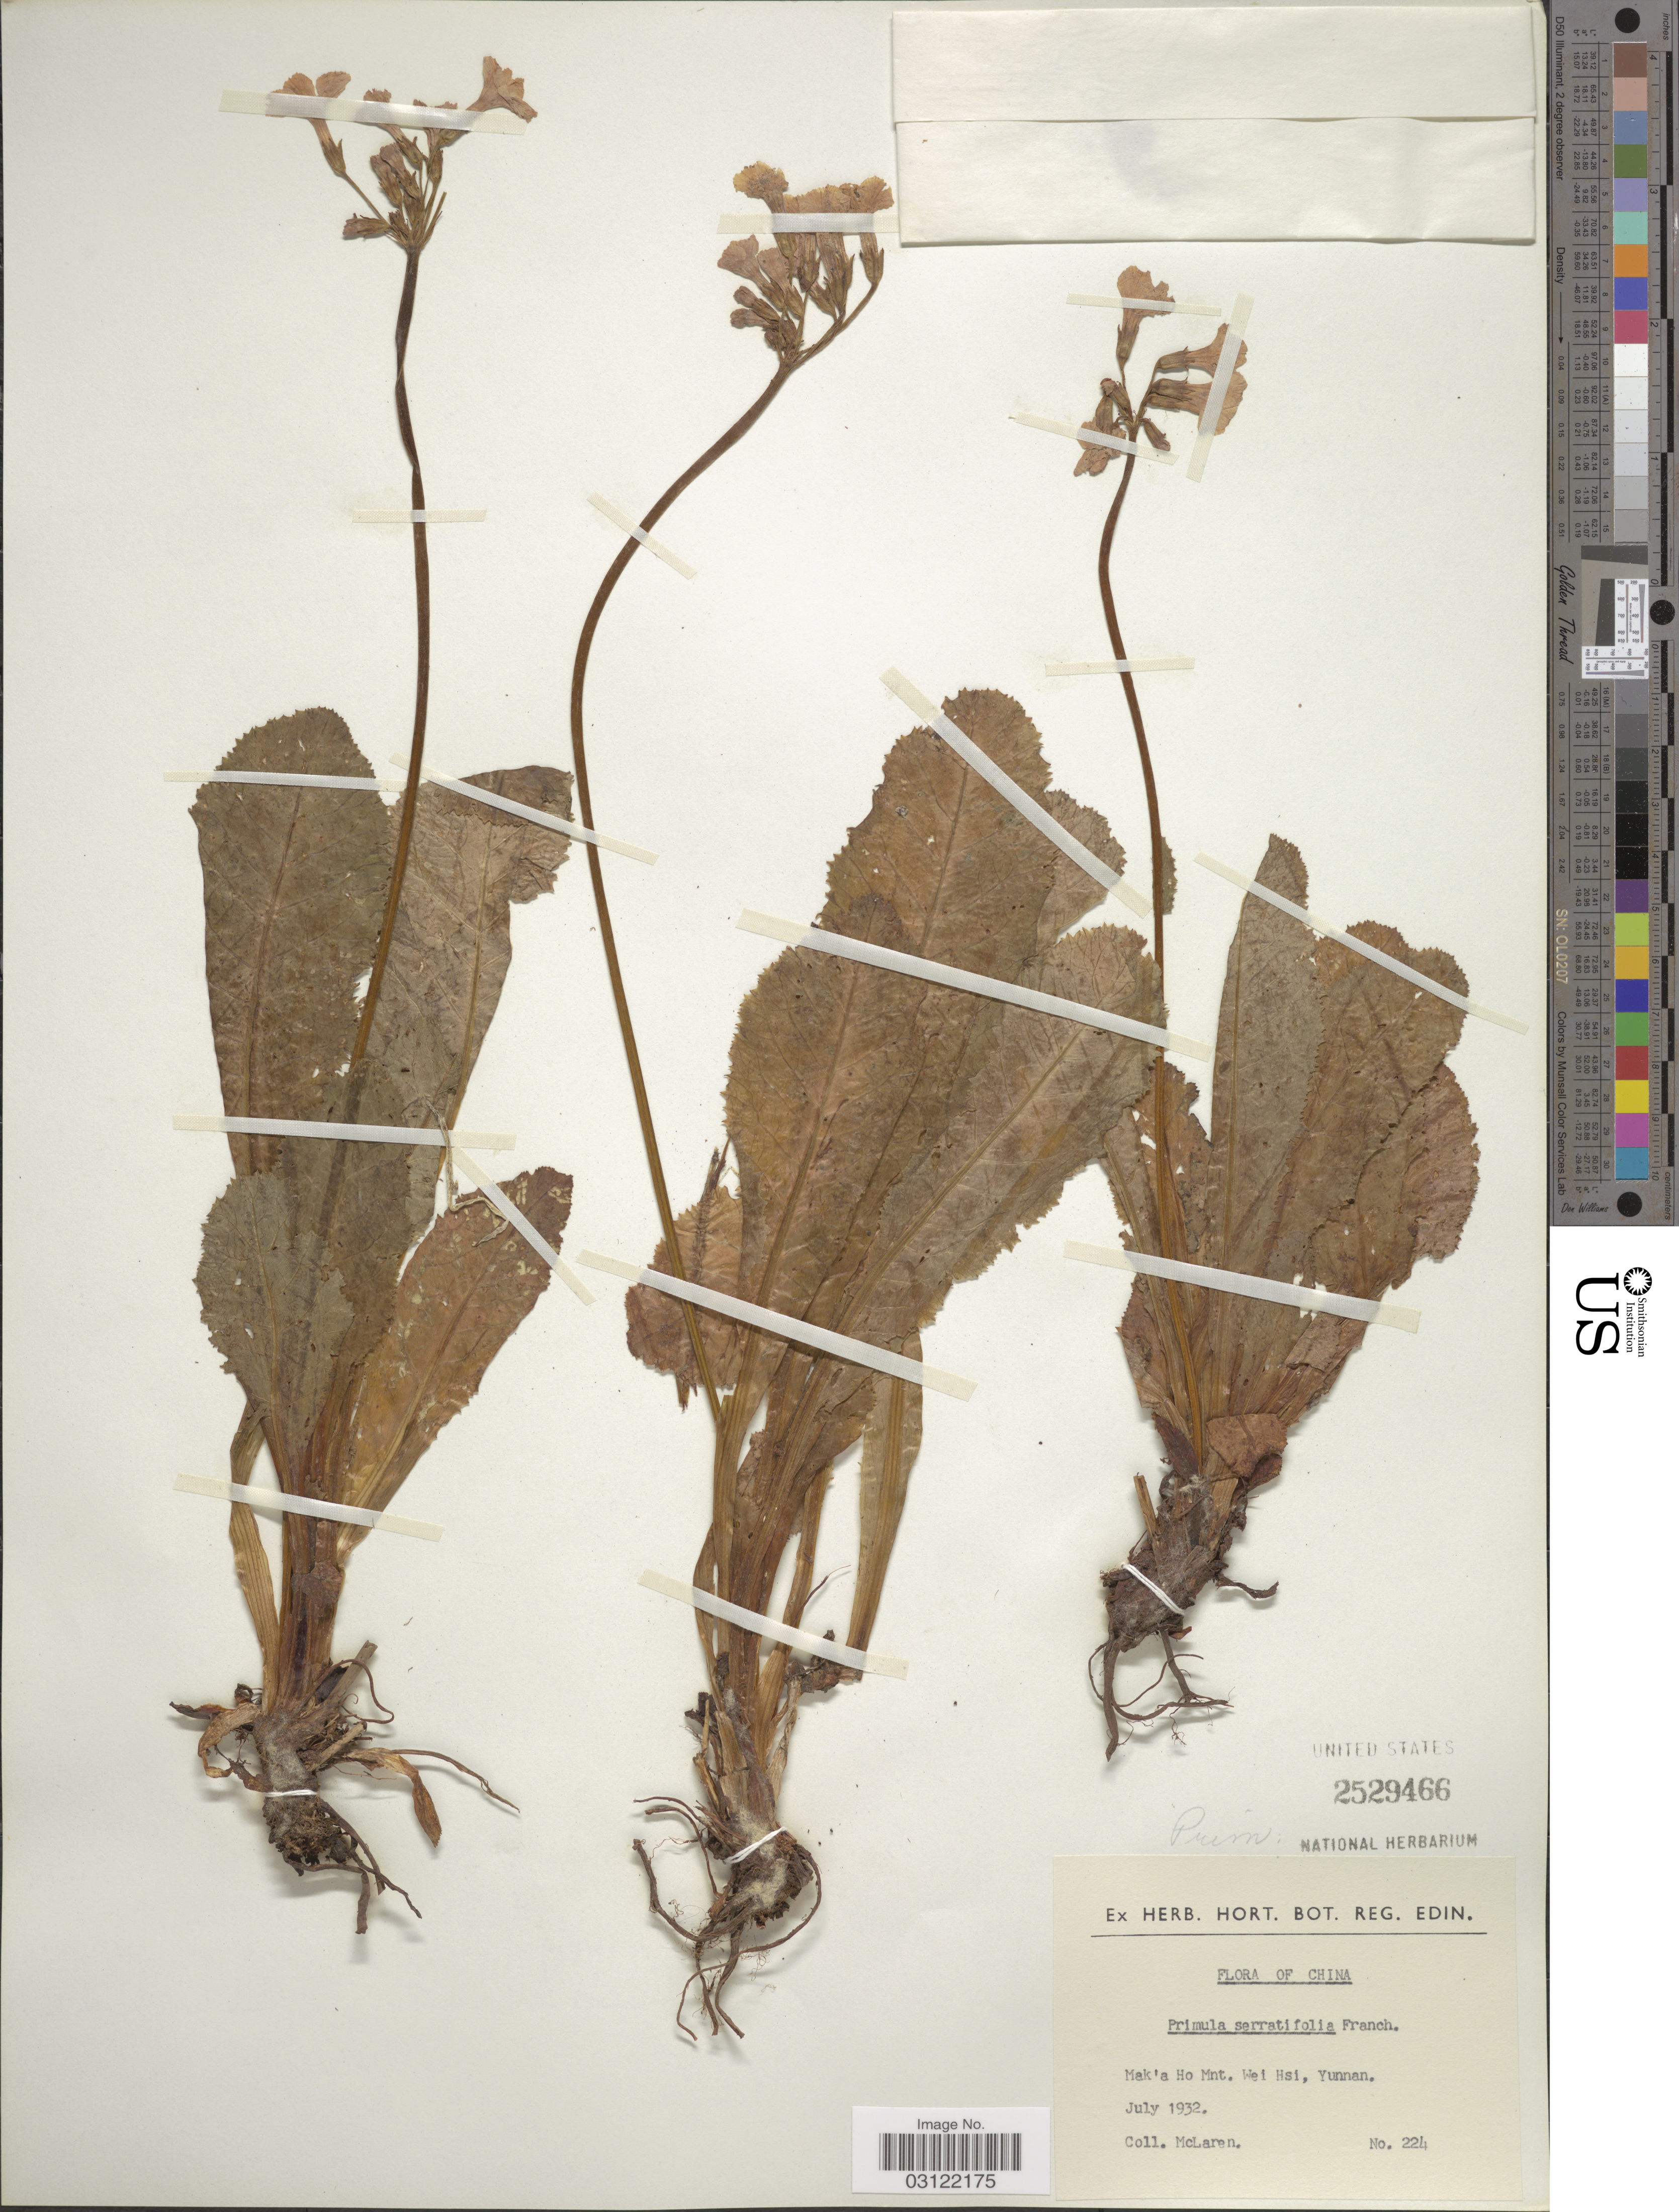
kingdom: Plantae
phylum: Tracheophyta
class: Magnoliopsida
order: Ericales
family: Primulaceae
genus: Primula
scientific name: Primula serratifolia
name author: Franch.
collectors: McLaren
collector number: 224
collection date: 1932-07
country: China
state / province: Yunnan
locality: Mak'a Ho Mnt. Wei Hsi.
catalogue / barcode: US 2529466